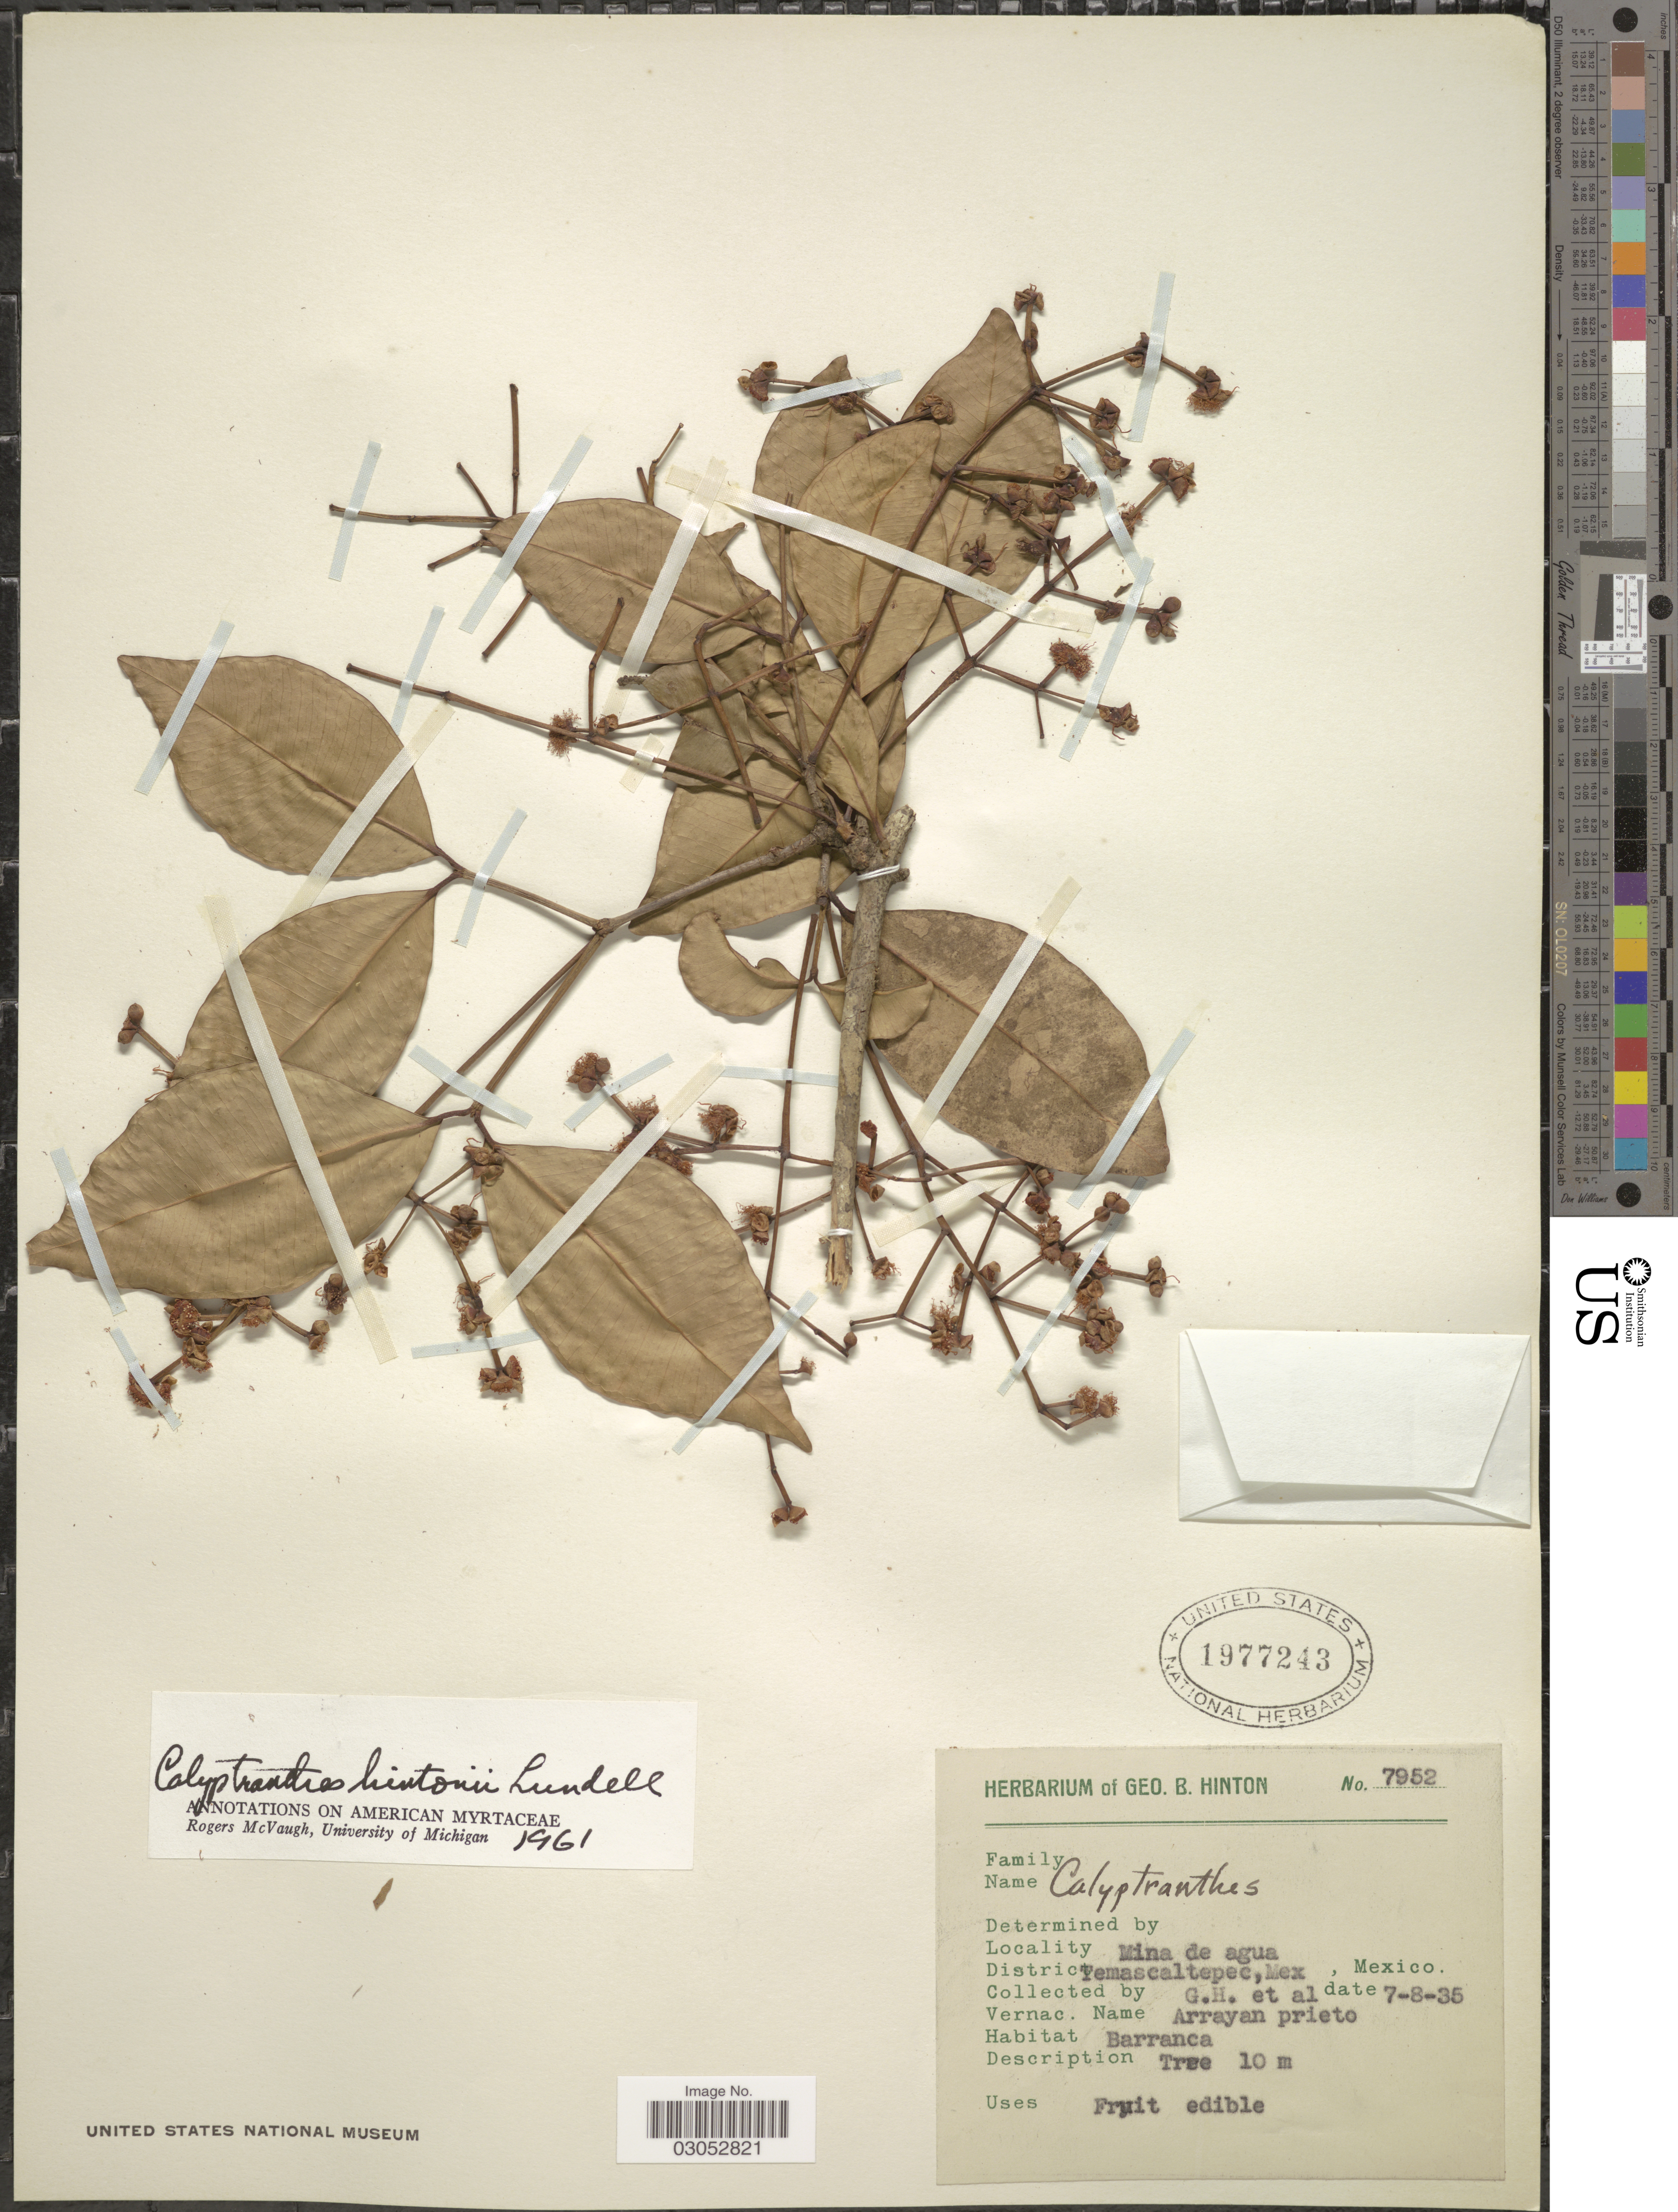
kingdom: Plantae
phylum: Tracheophyta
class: Magnoliopsida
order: Myrtales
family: Myrtaceae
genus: Myrcia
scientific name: Myrcia hintonii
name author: (Lundell) A.R. Lourenço & Sánchez-Cháv.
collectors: G. B. Hinton & et al.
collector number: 7952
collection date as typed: Transcribed d/m/y: 7/8/35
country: Mexico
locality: Mina de agua, District Temascaltepec.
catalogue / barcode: US 1977243